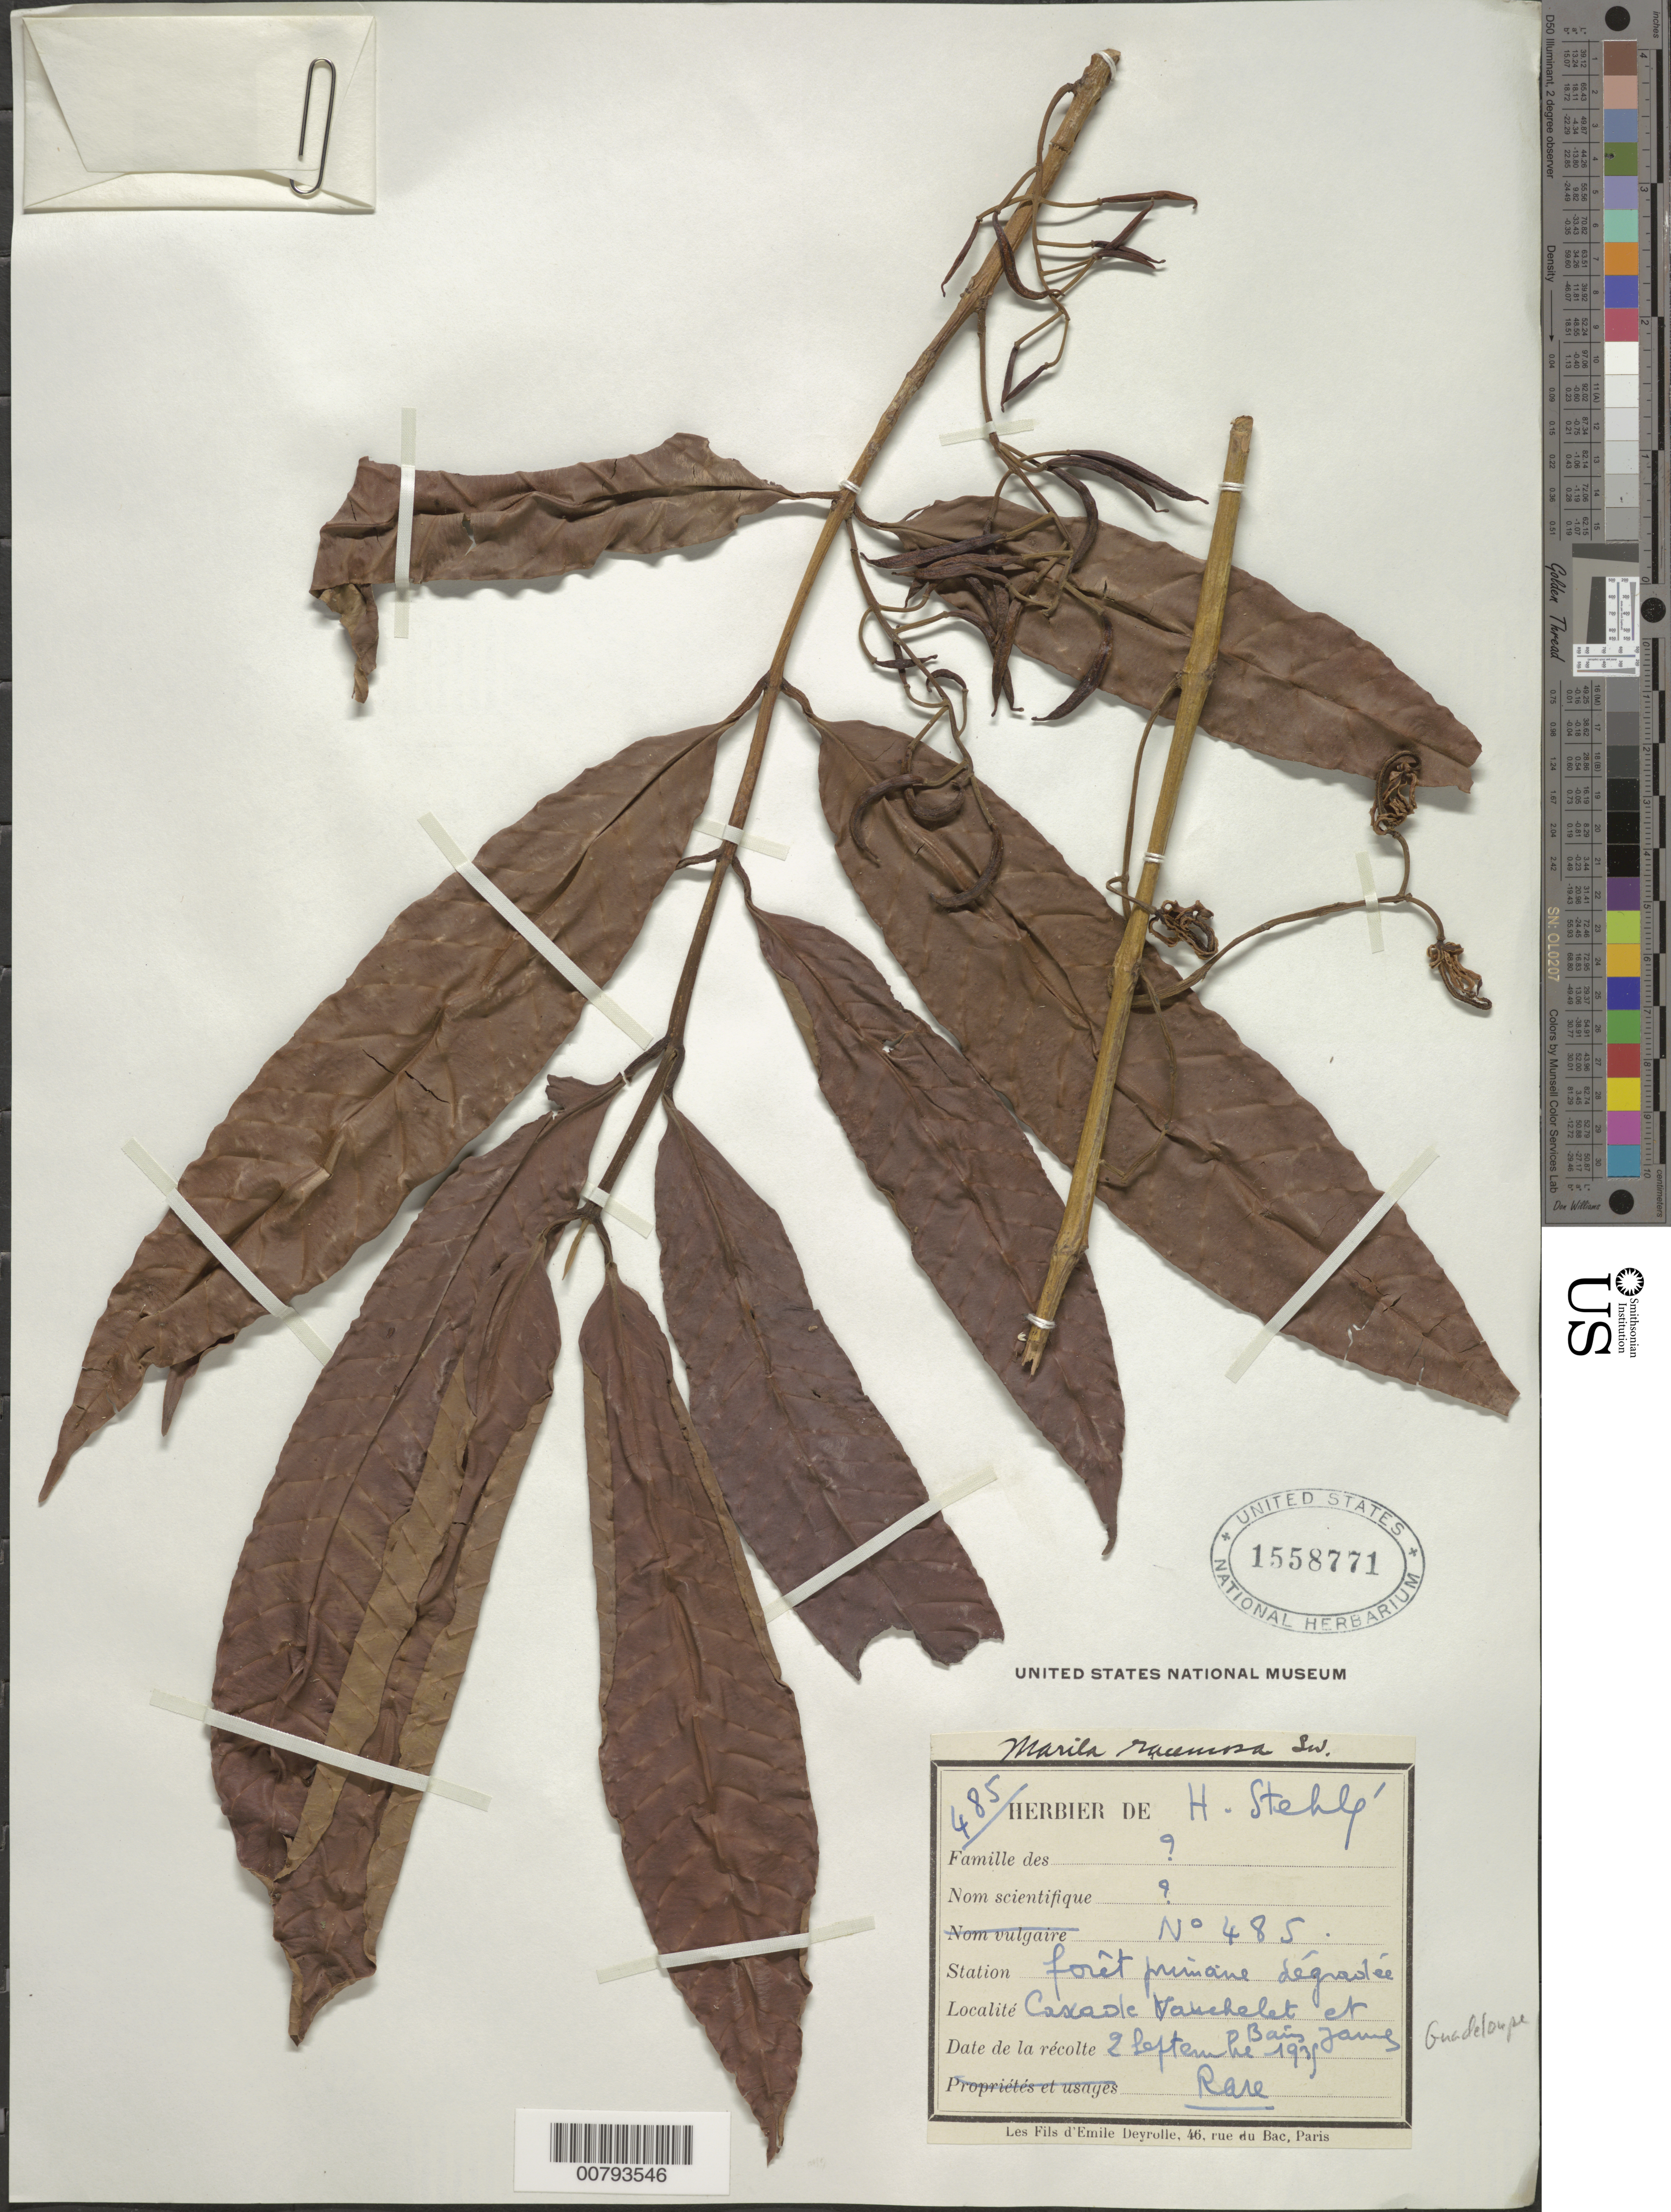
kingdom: Plantae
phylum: Tracheophyta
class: Magnoliopsida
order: Malpighiales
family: Calophyllaceae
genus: Marila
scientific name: Marila racemosa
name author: Sw.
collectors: H. Stehlé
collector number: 485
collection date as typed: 02 Sep 1938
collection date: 1938-09-02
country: Guadeloupe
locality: Cascaole Vauchelet (sp?) et Bains Jaunes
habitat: Forêt primaire dégradée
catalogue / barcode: US 1558771